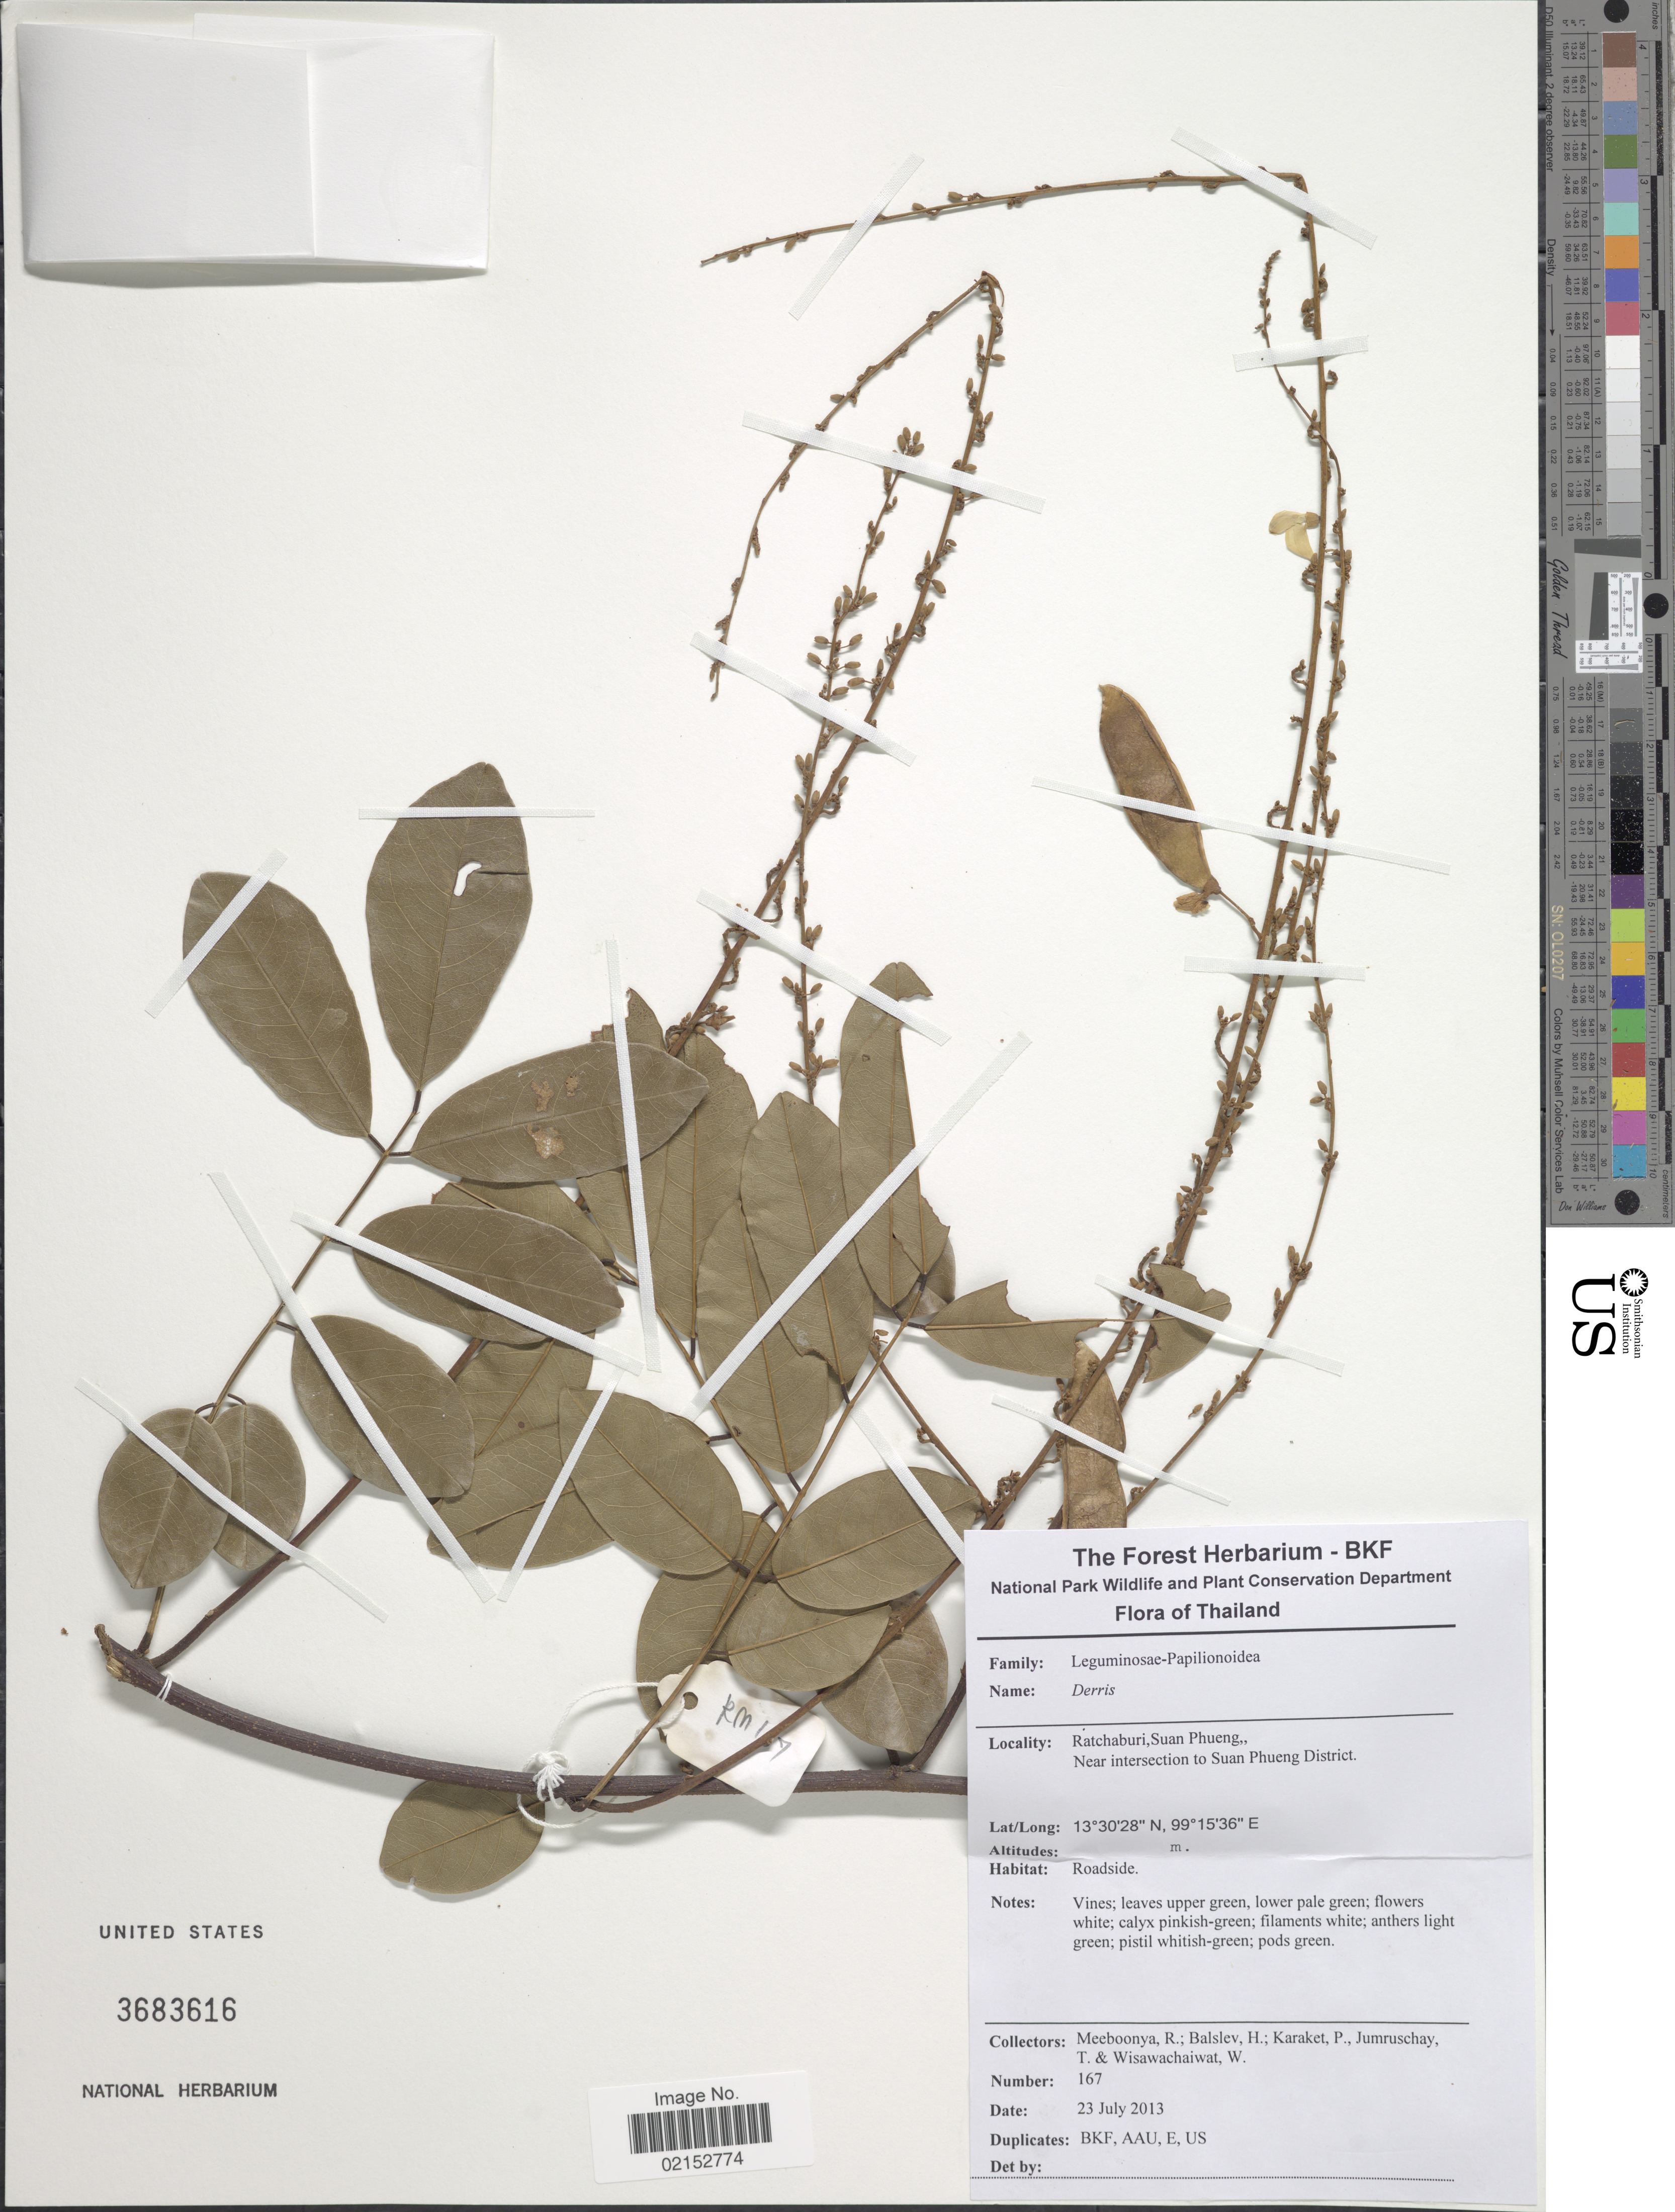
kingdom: Plantae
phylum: Tracheophyta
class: Magnoliopsida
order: Fabales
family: Fabaceae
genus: Derris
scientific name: Derris sp.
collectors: R. Meeboonya, H. Balslev, P. Karaket, T. Jumruschay & W. Wisawachaiwat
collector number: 167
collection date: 2013-07-23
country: Thailand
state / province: Ratchaburi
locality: Suan Phueng, near intersection to Suan Phueng District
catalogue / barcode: US 3683616